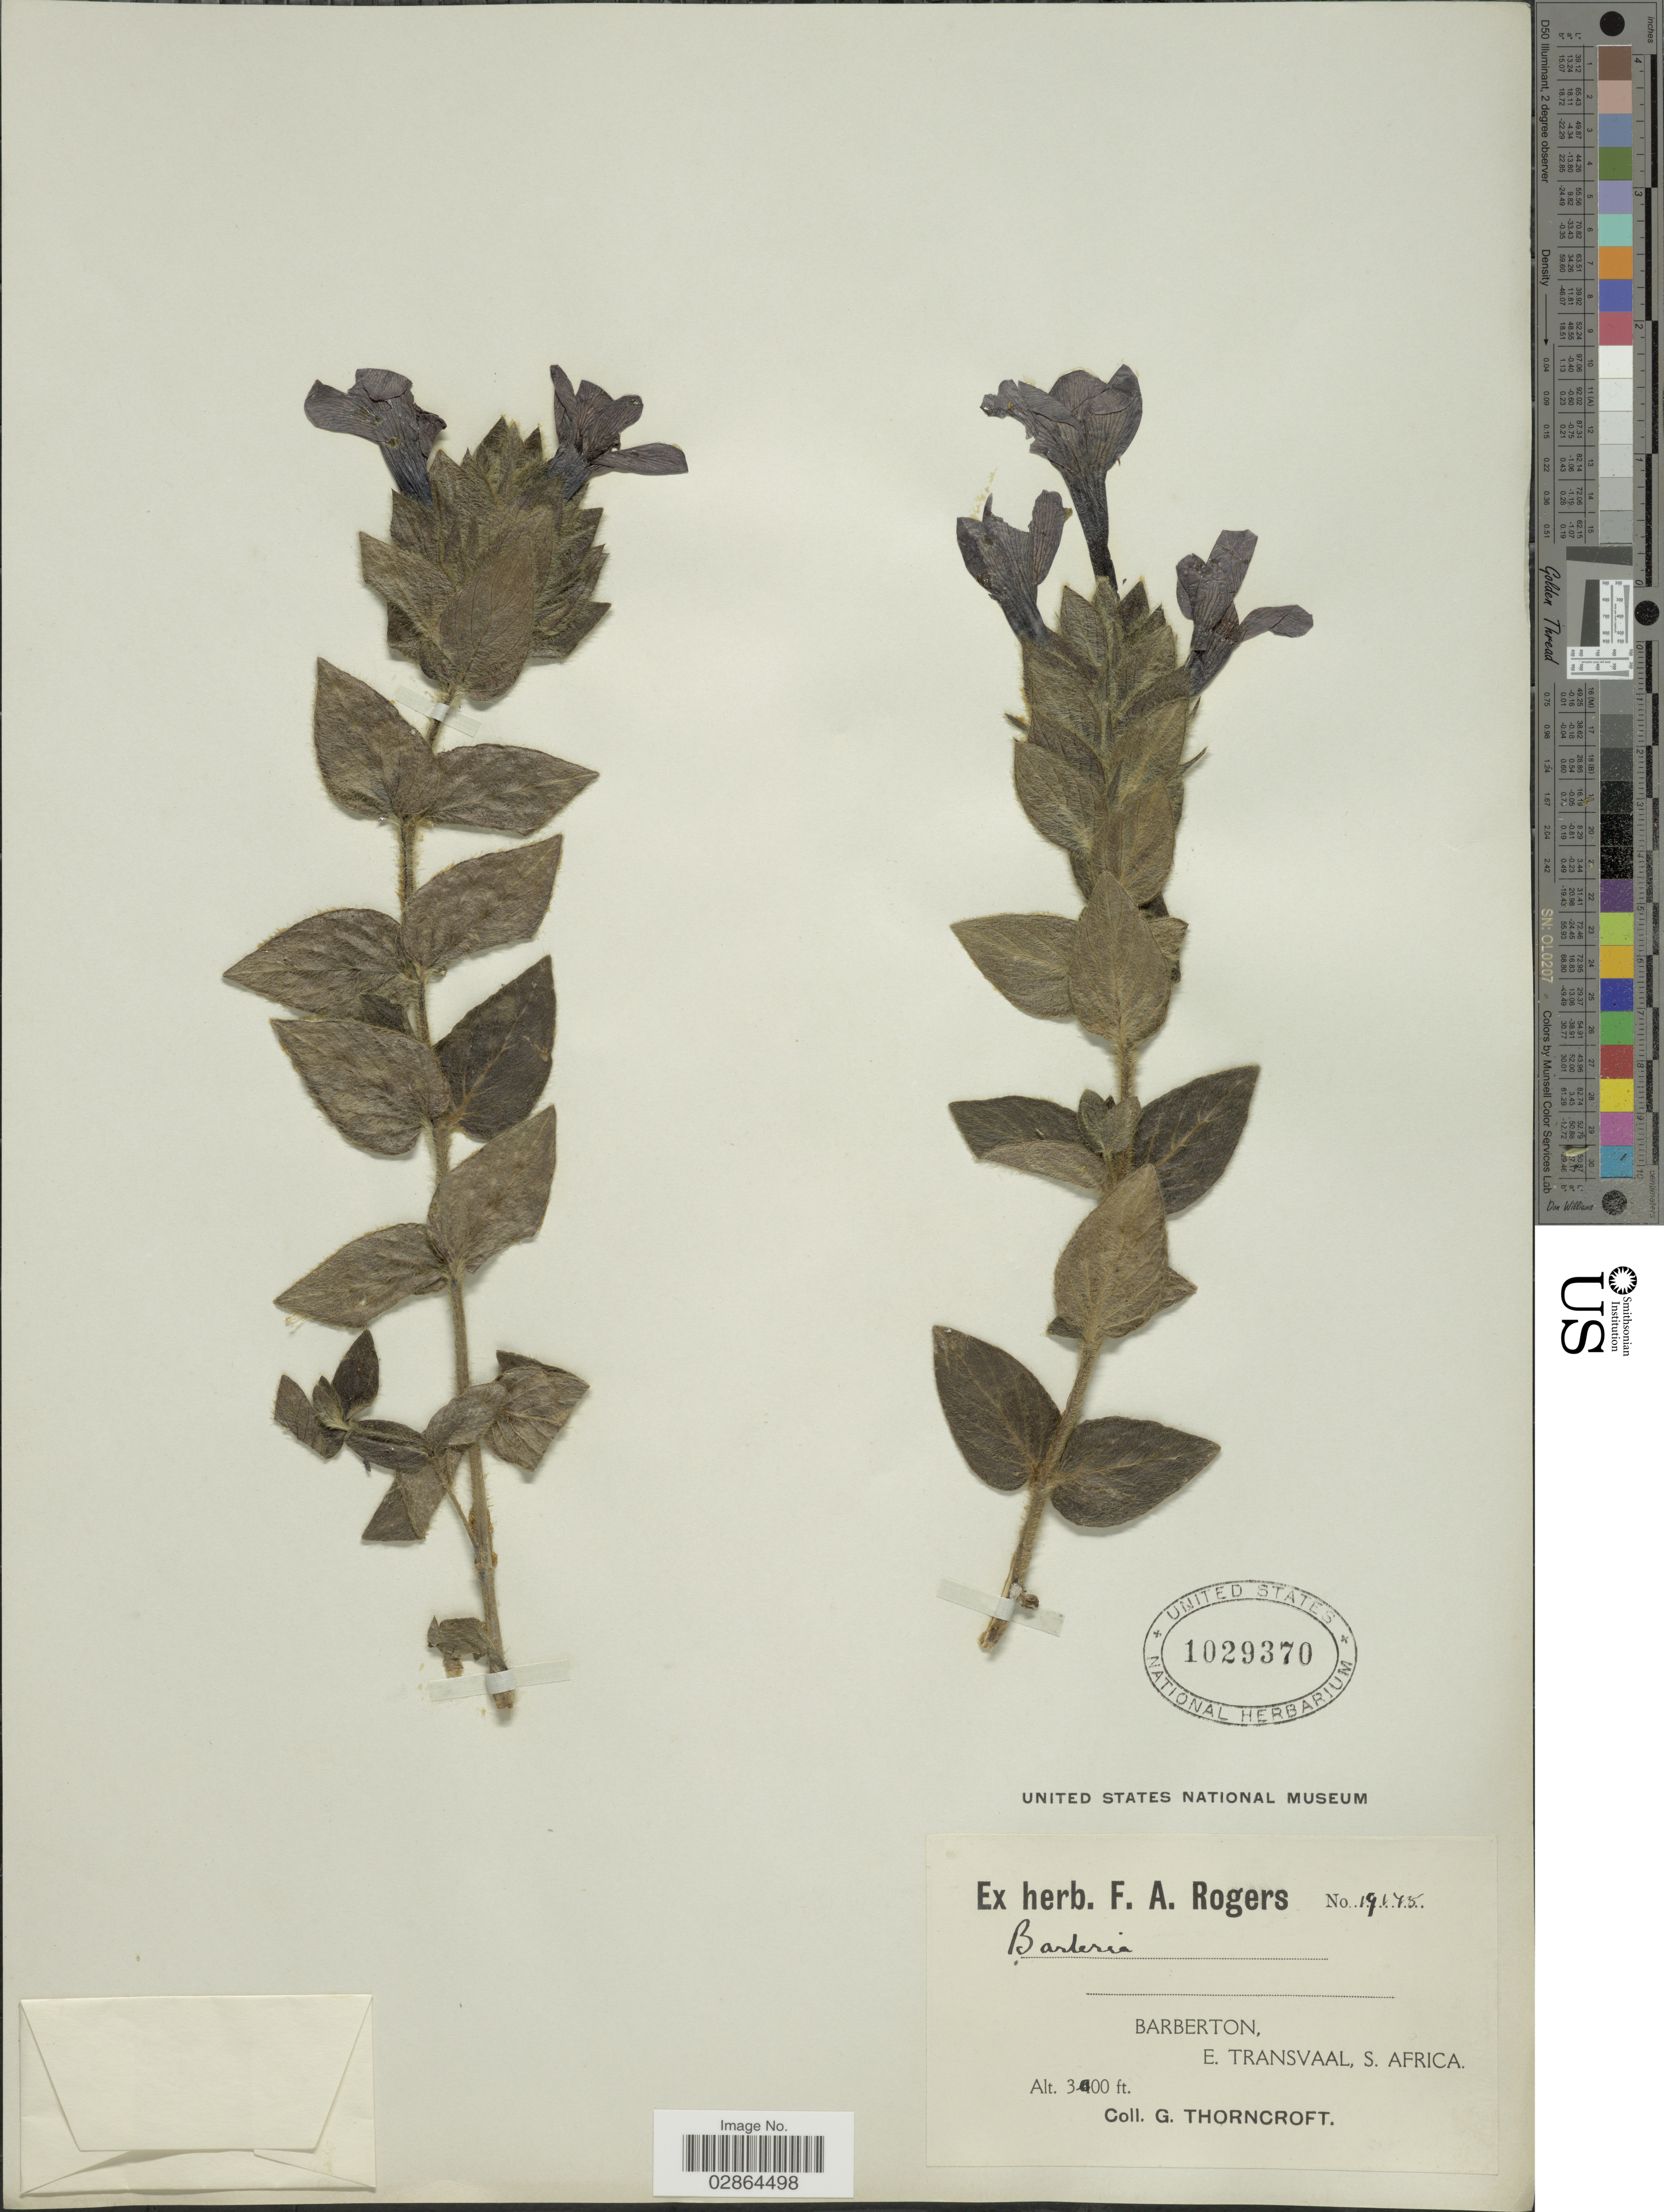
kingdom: Plantae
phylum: Tracheophyta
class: Magnoliopsida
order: Lamiales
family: Acanthaceae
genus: Barleria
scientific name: Barleria sp.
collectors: G. Thorncroft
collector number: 19175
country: South Africa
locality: Barberton, E. Transvaal.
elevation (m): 914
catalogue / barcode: US 1029370